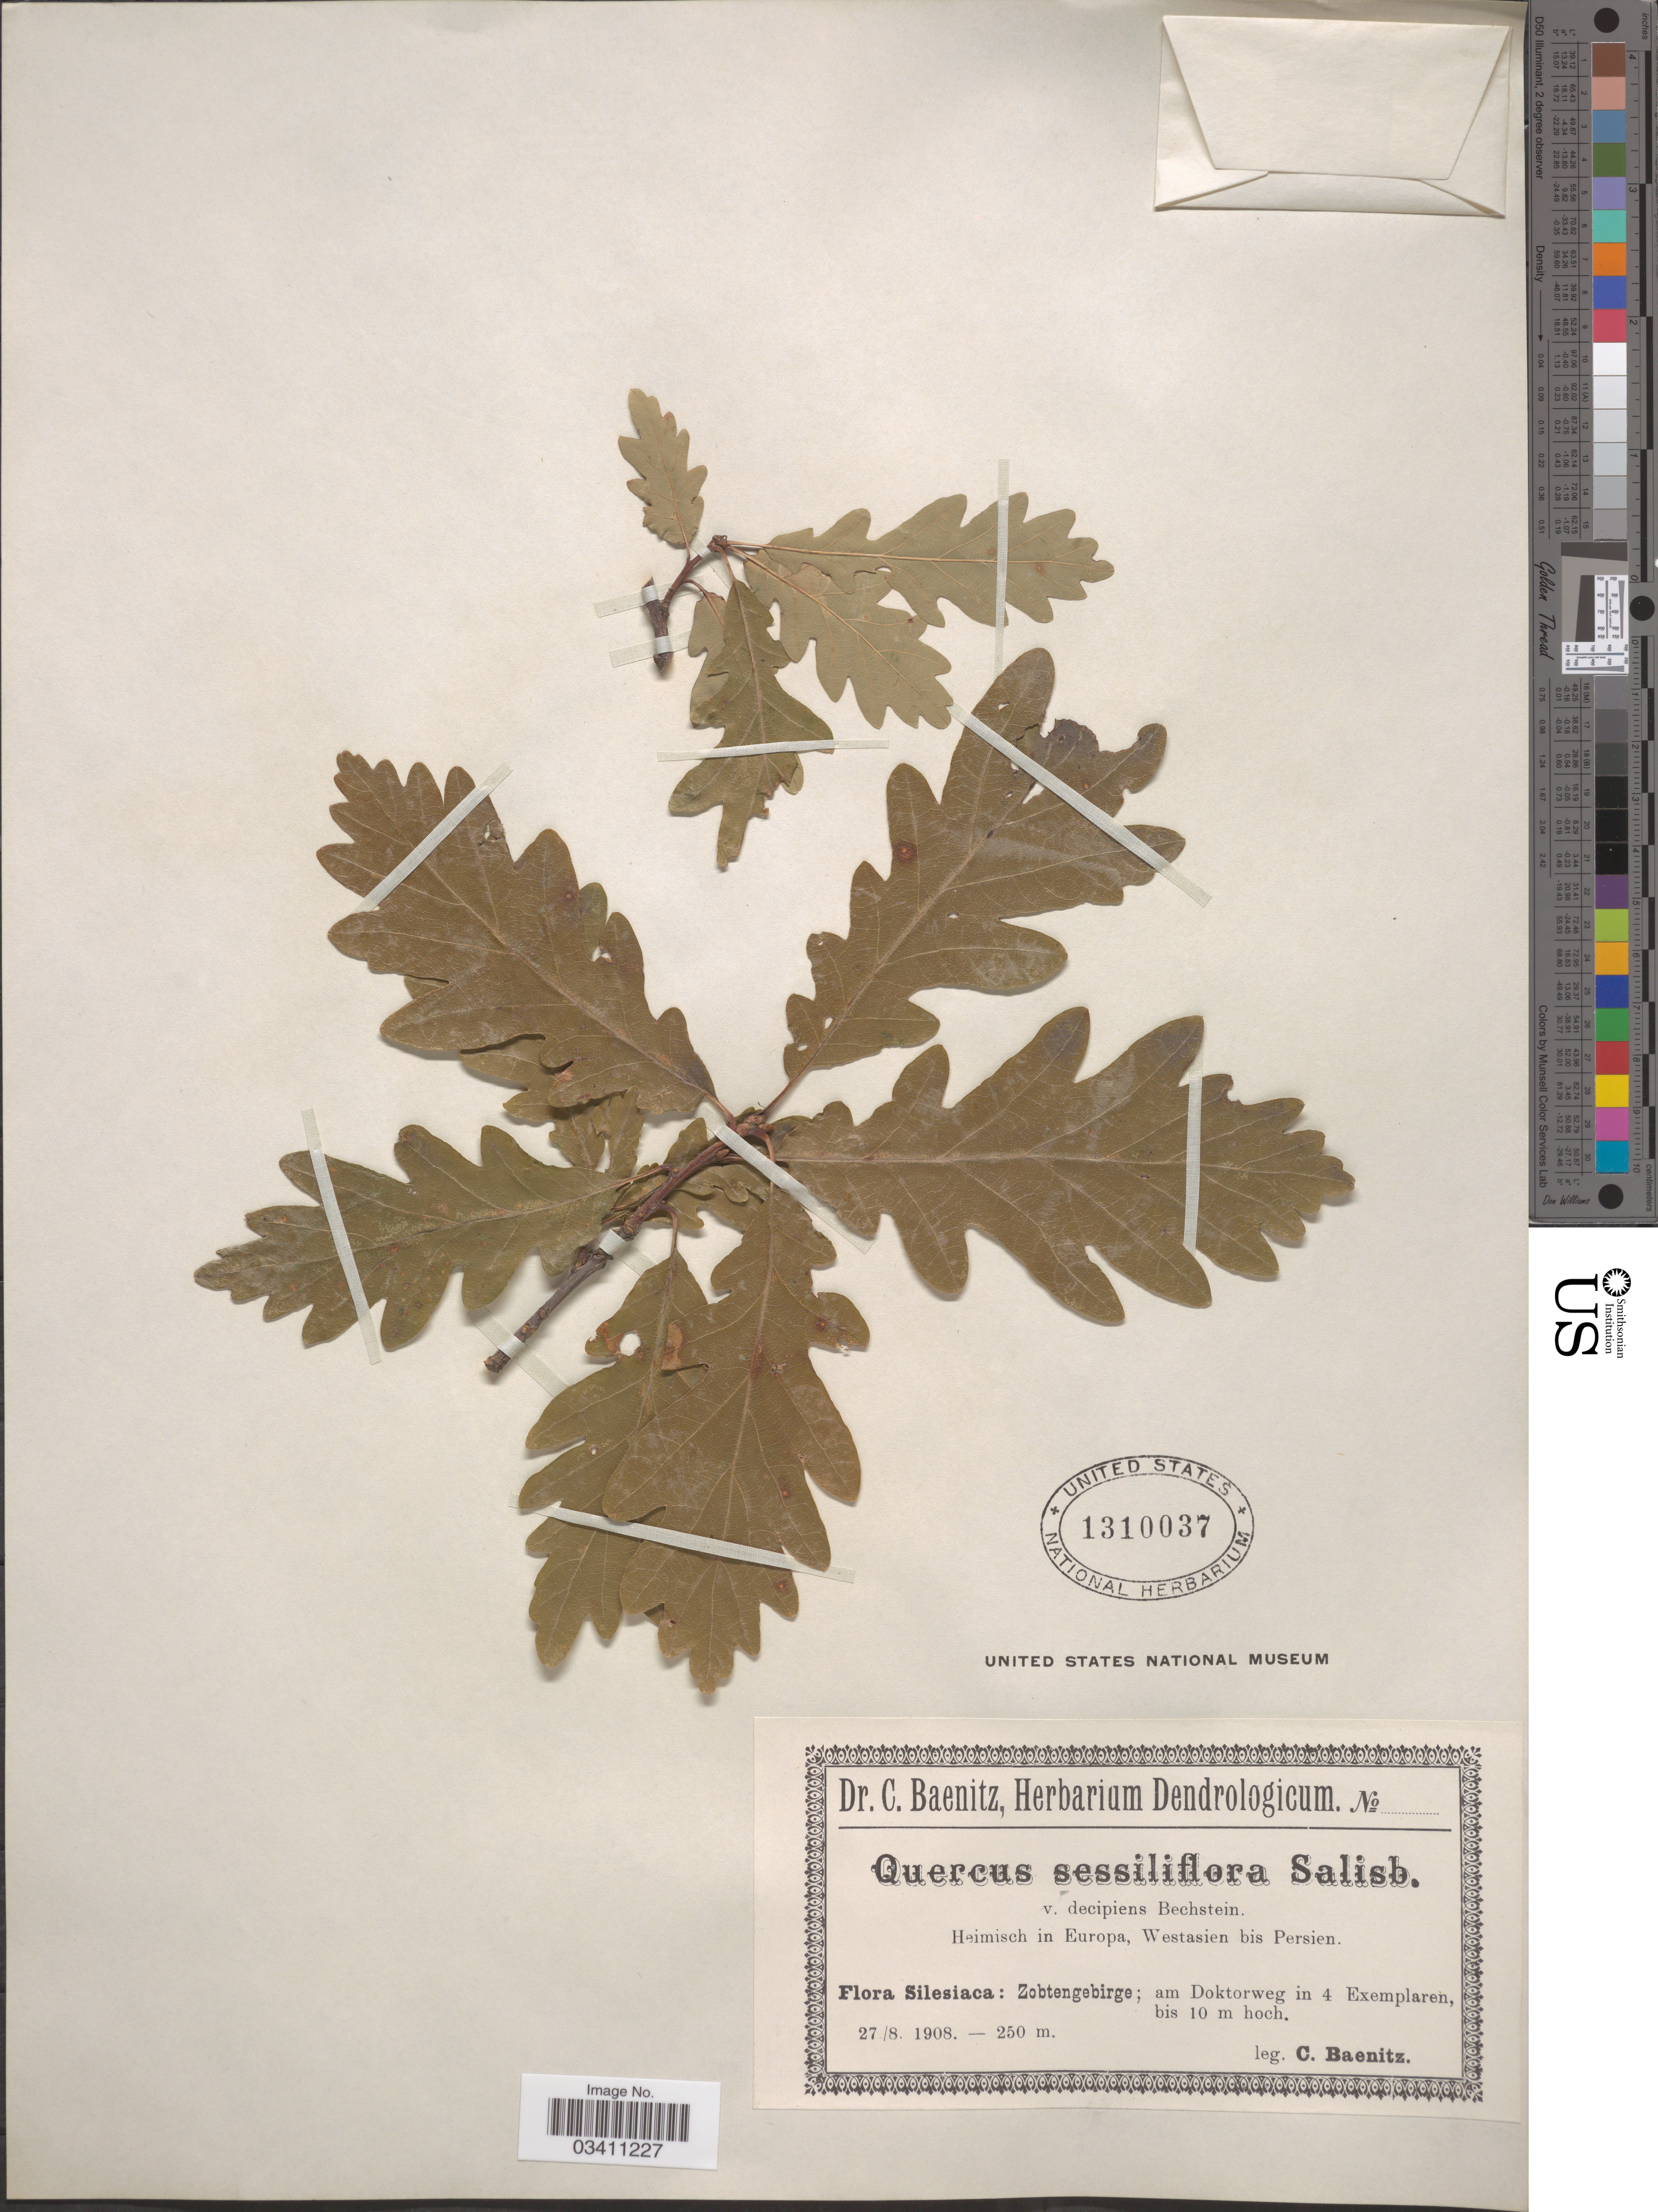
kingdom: Plantae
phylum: Tracheophyta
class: Magnoliopsida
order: Fagales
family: Fagaceae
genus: Quercus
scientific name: Quercus sessiliflora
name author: Salisb.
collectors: C. G. Baenitz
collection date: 1908-08-27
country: Poland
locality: Silesiaca: Zobtengebirge; am Doktorweg in 4 Exemplaren.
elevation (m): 250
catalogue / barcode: US 1310037